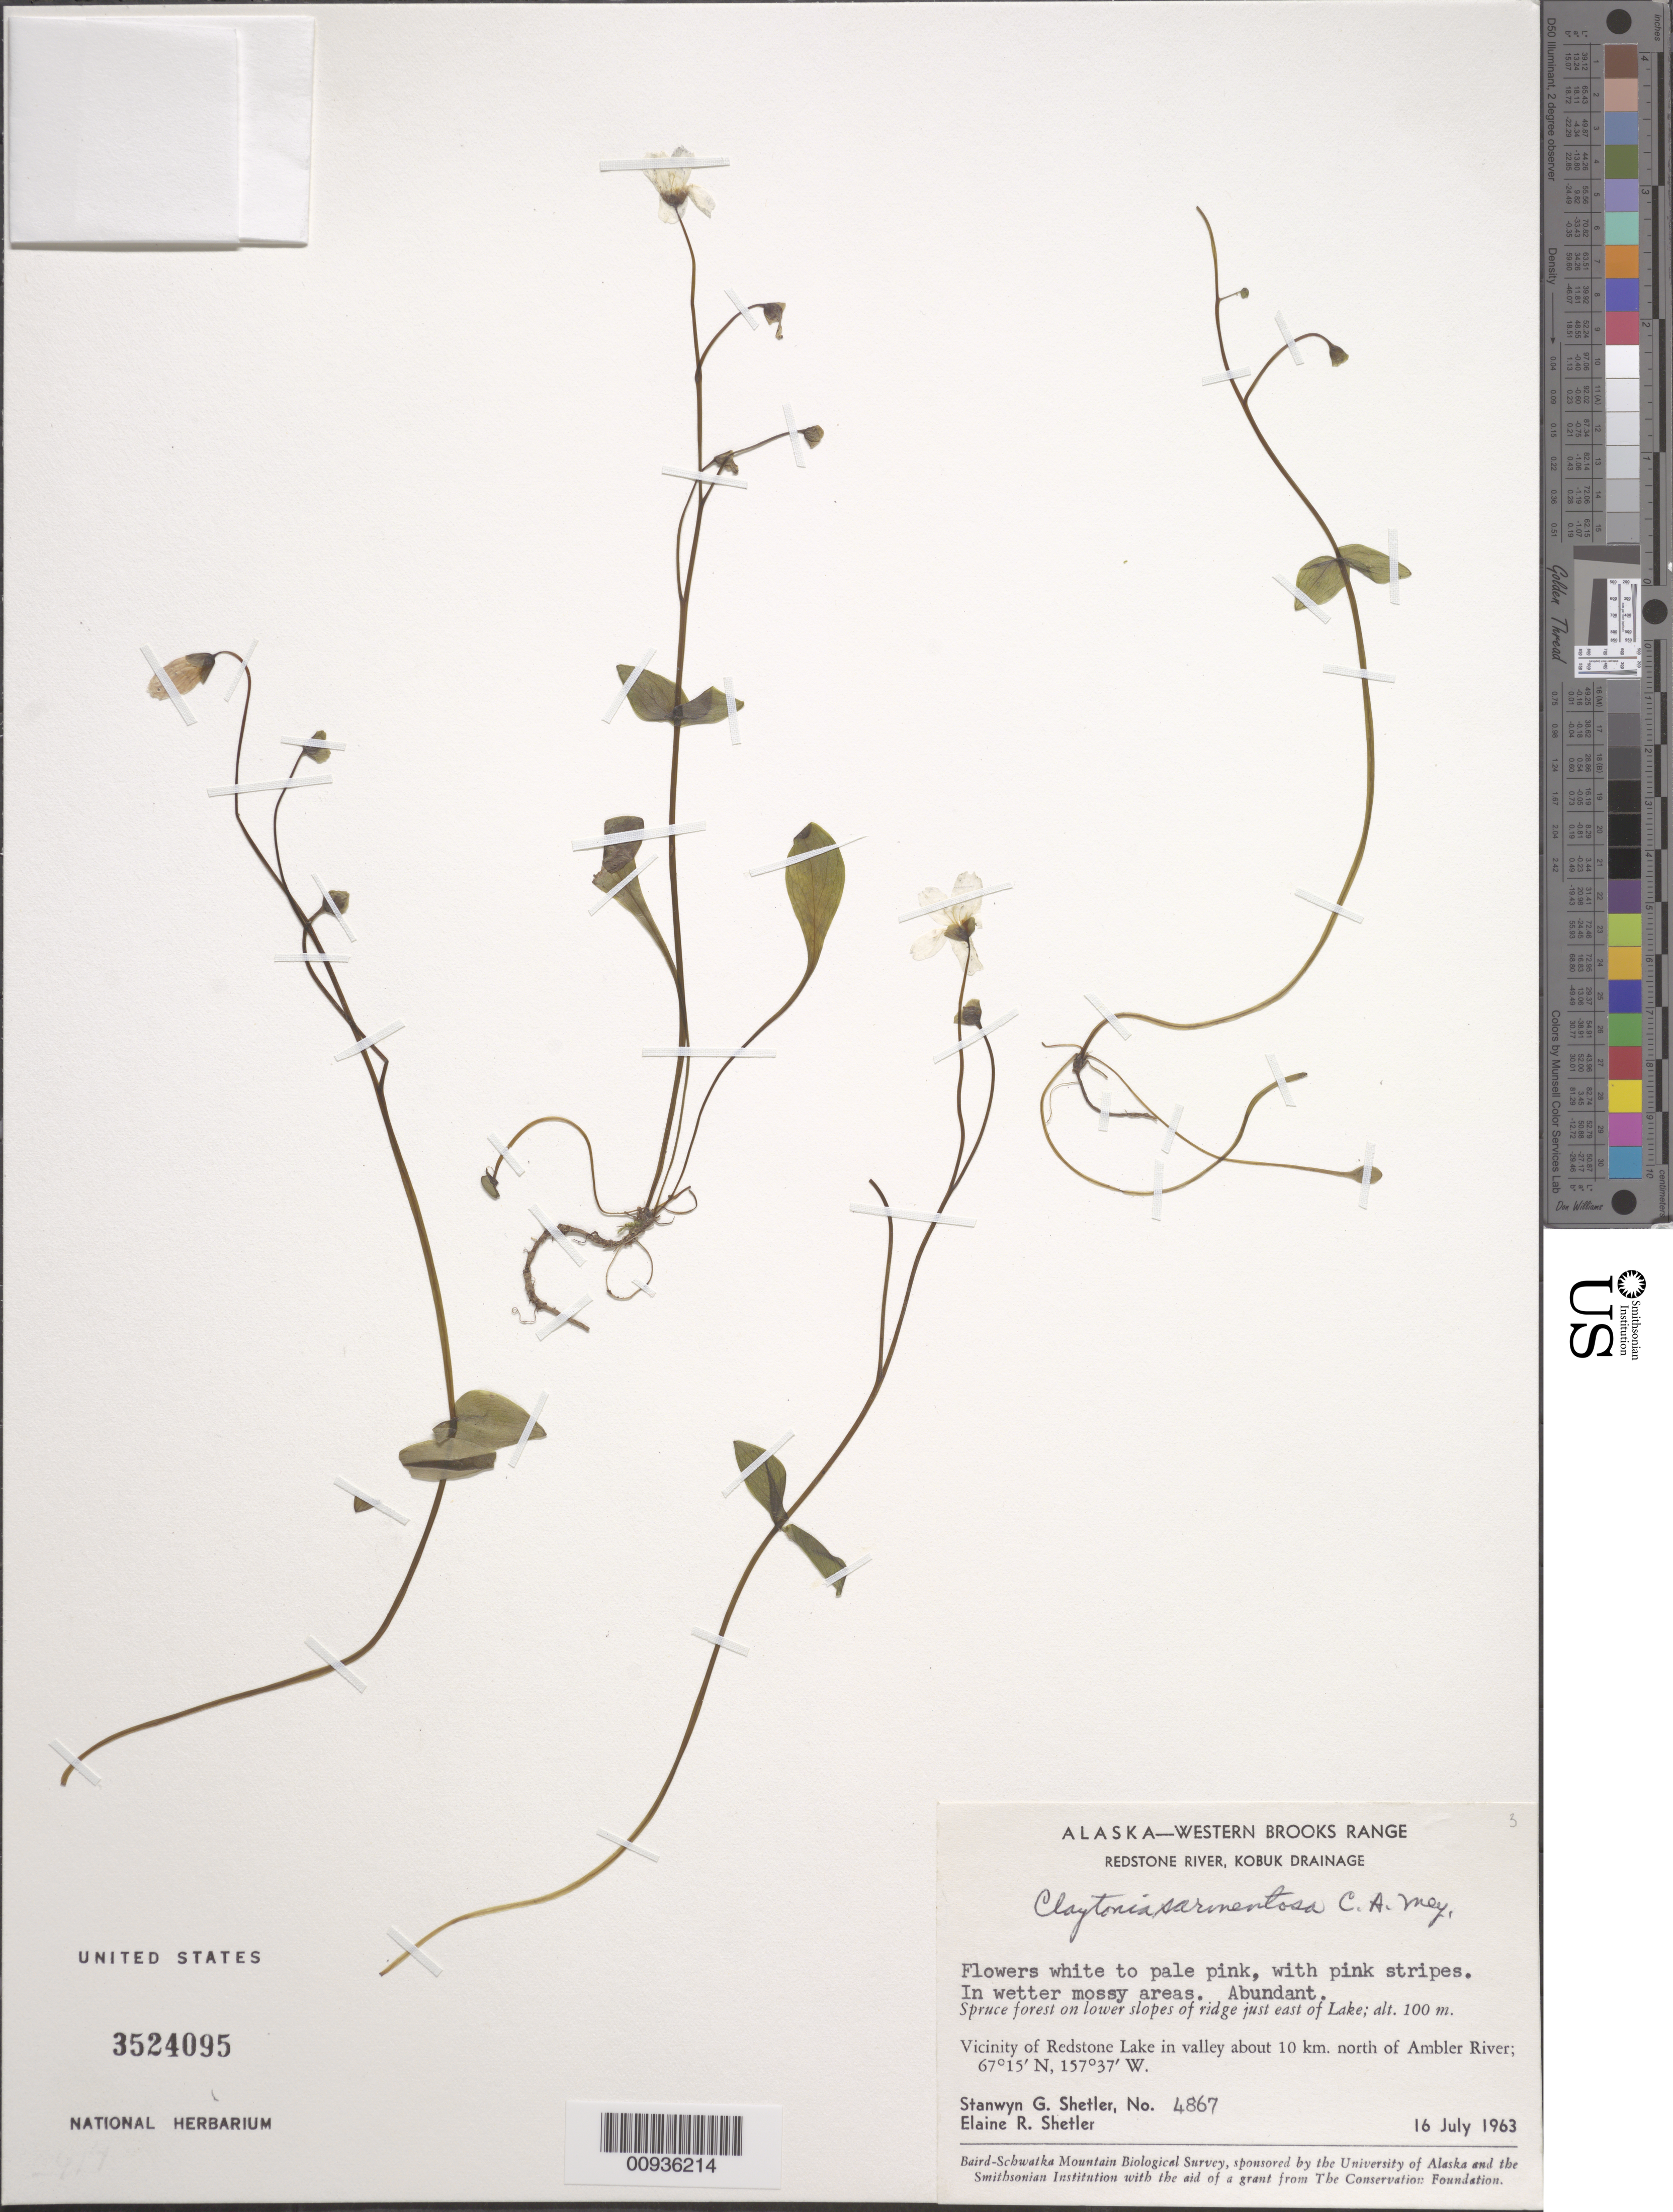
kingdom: Plantae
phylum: Tracheophyta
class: Magnoliopsida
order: Caryophyllales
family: Montiaceae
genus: Claytonia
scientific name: Claytonia sarmentosa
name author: C.A. Mey.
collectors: S. Shetler & E. R. Shetler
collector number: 4867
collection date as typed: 16 Jul 1963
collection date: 1963-07-16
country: United States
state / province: Alaska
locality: Vicinity of Redstone Lake in valley about 10 km. north of Ambler River. Western Brooks Range, Redstone River, Kobuk Drainage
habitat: Spruce forest on lower slopes of ridge just east of Lake.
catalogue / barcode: US 3524095